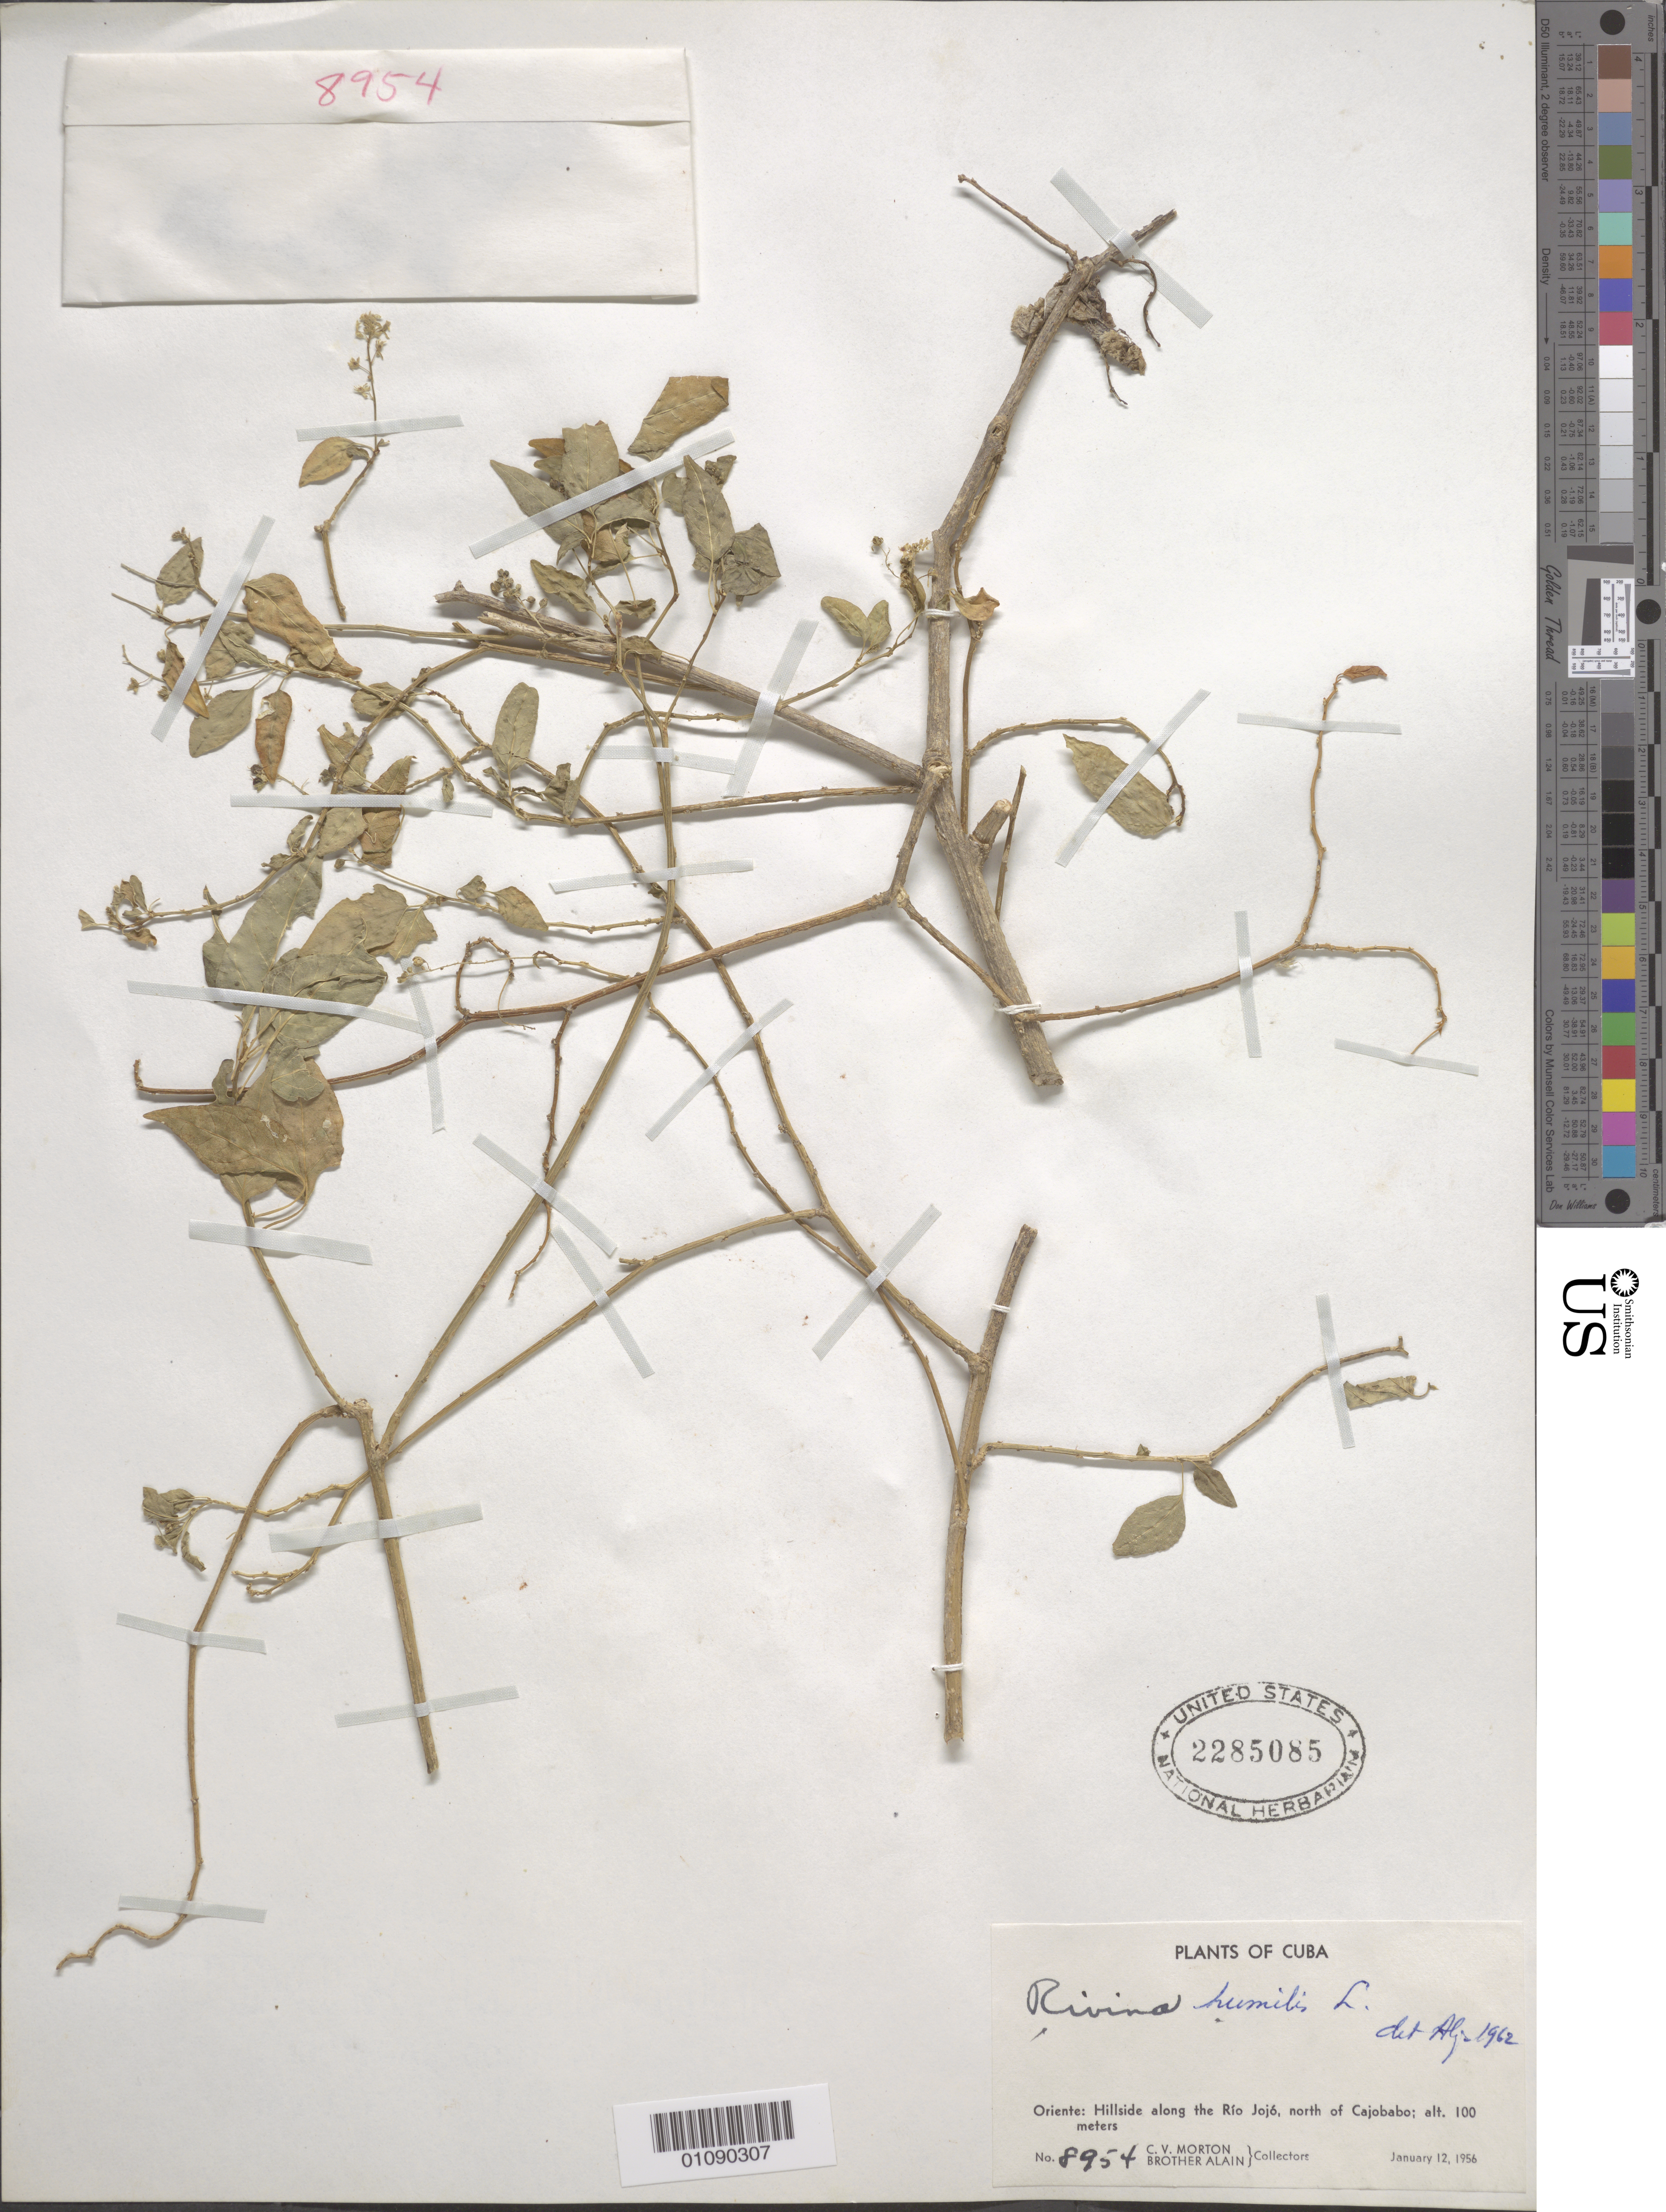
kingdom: Plantae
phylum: Tracheophyta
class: Magnoliopsida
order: Caryophyllales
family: Phytolaccaceae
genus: Rivina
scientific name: Rivina humilis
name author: L.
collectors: C. V. Morton & A. H. Liogier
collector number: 8954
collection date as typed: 12 Jan 1956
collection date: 1956-01-12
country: Cuba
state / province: Guantánamo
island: Cuba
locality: Oriente: N of Cajobabo, along Rio Jojo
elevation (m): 100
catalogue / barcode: US 2285085